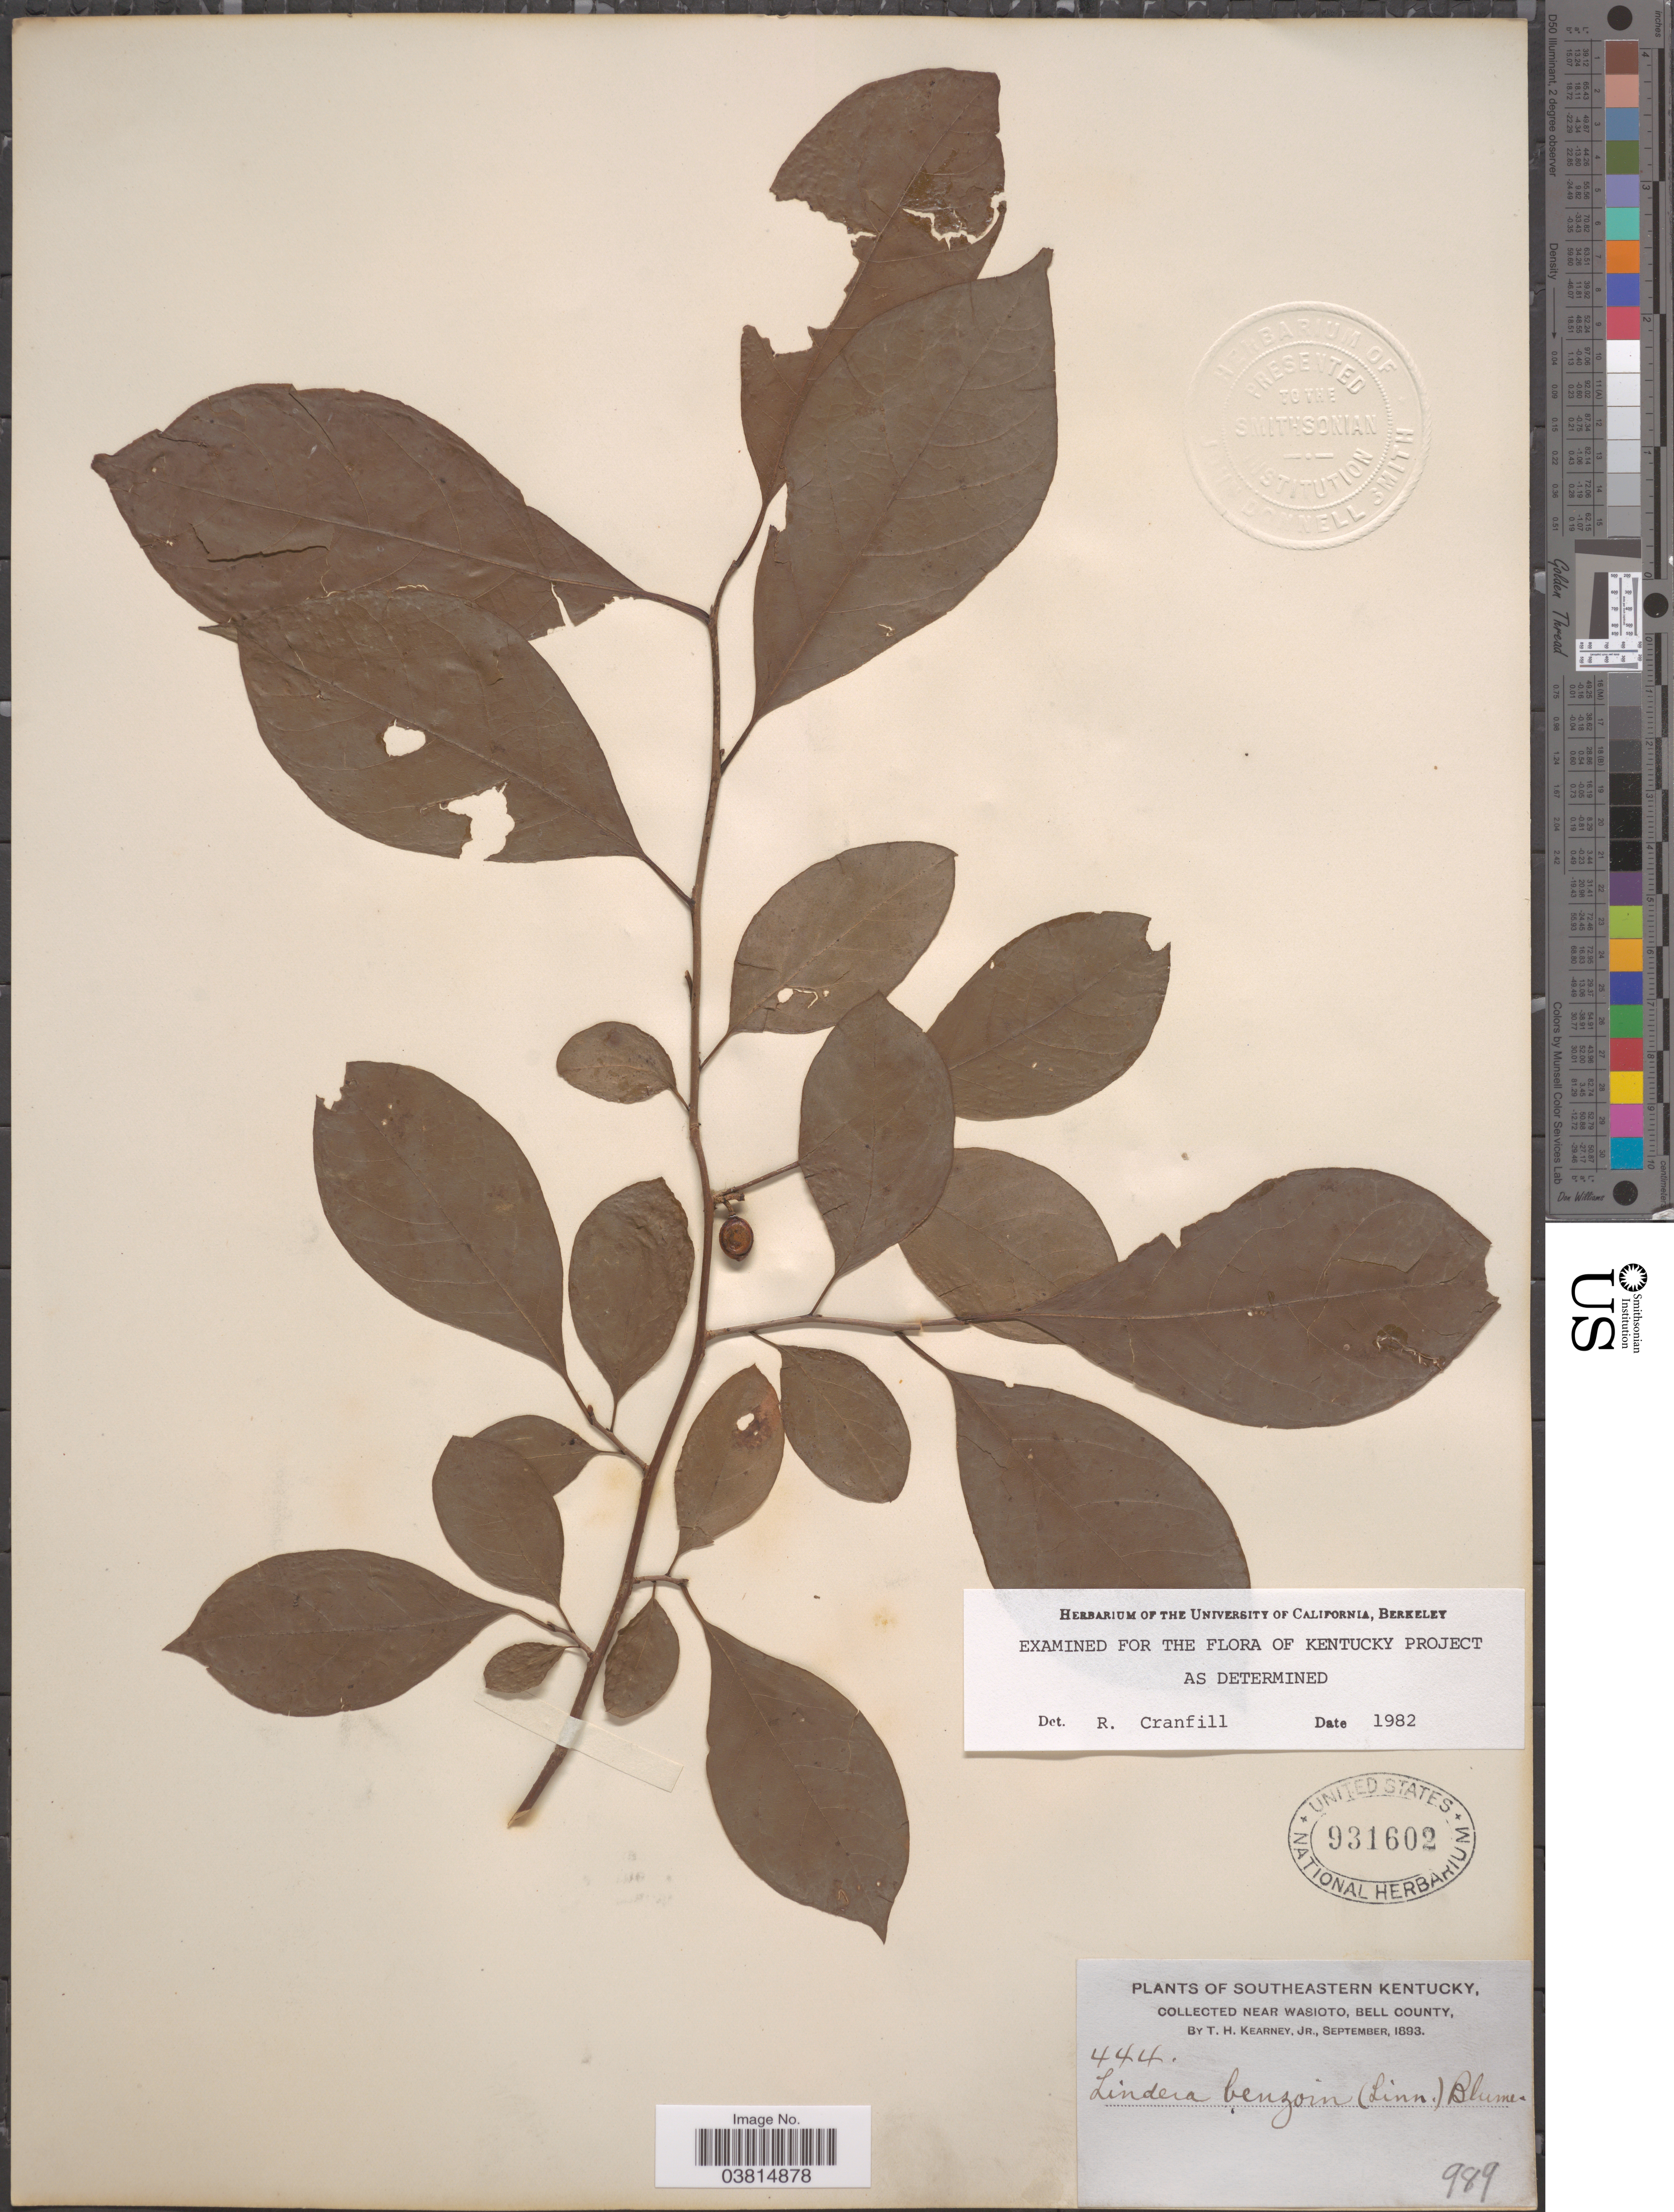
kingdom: Plantae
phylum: Tracheophyta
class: Magnoliopsida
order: Laurales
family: Lauraceae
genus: Lindera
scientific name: Lindera benzoin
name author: (L.) Blume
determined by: Cranfill, R.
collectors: T. H. Kearney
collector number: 444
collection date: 1893-09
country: United States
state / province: Kentucky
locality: Southeastern Kentucky. Near Wasioto, Bell County.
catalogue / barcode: US 931602